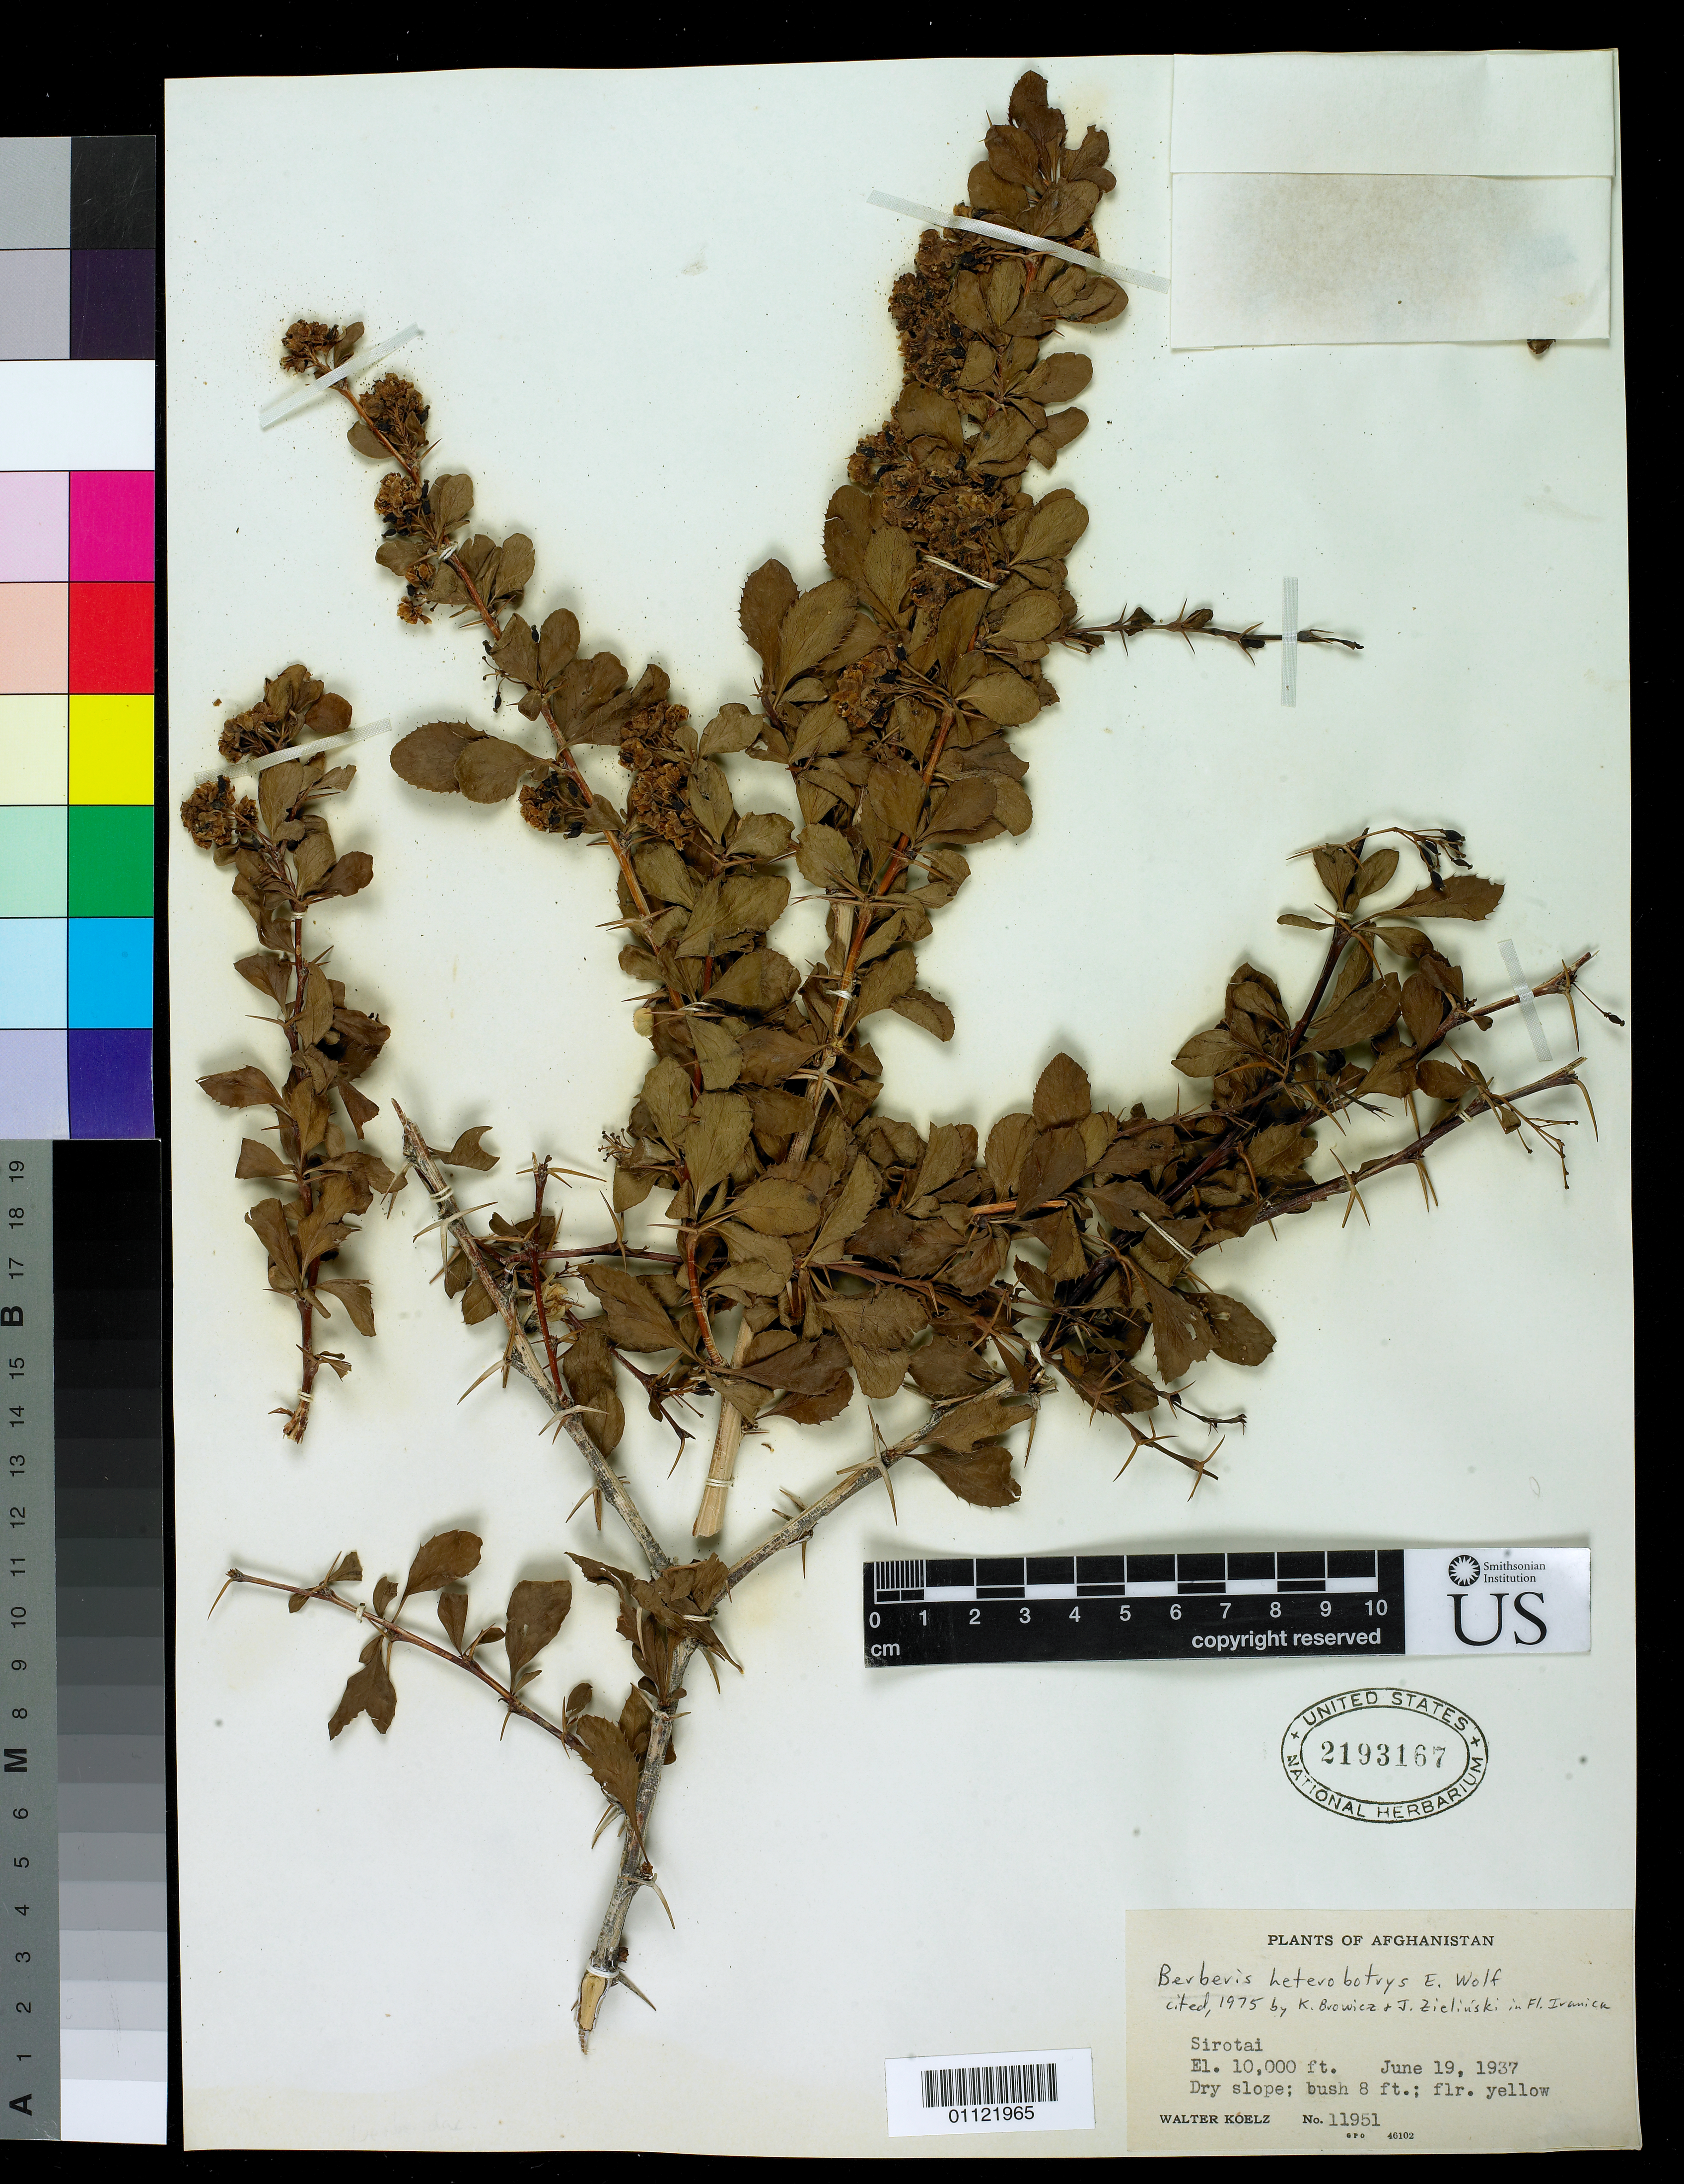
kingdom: Plantae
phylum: Tracheophyta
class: Magnoliopsida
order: Ranunculales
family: Berberidaceae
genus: Berberis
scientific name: Berberis heterobotrys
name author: E.L. Wolf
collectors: W. N. Koelz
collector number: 11951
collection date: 1937-06-19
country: Afghanistan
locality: Sirotai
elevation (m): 3048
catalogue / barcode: US 2193167